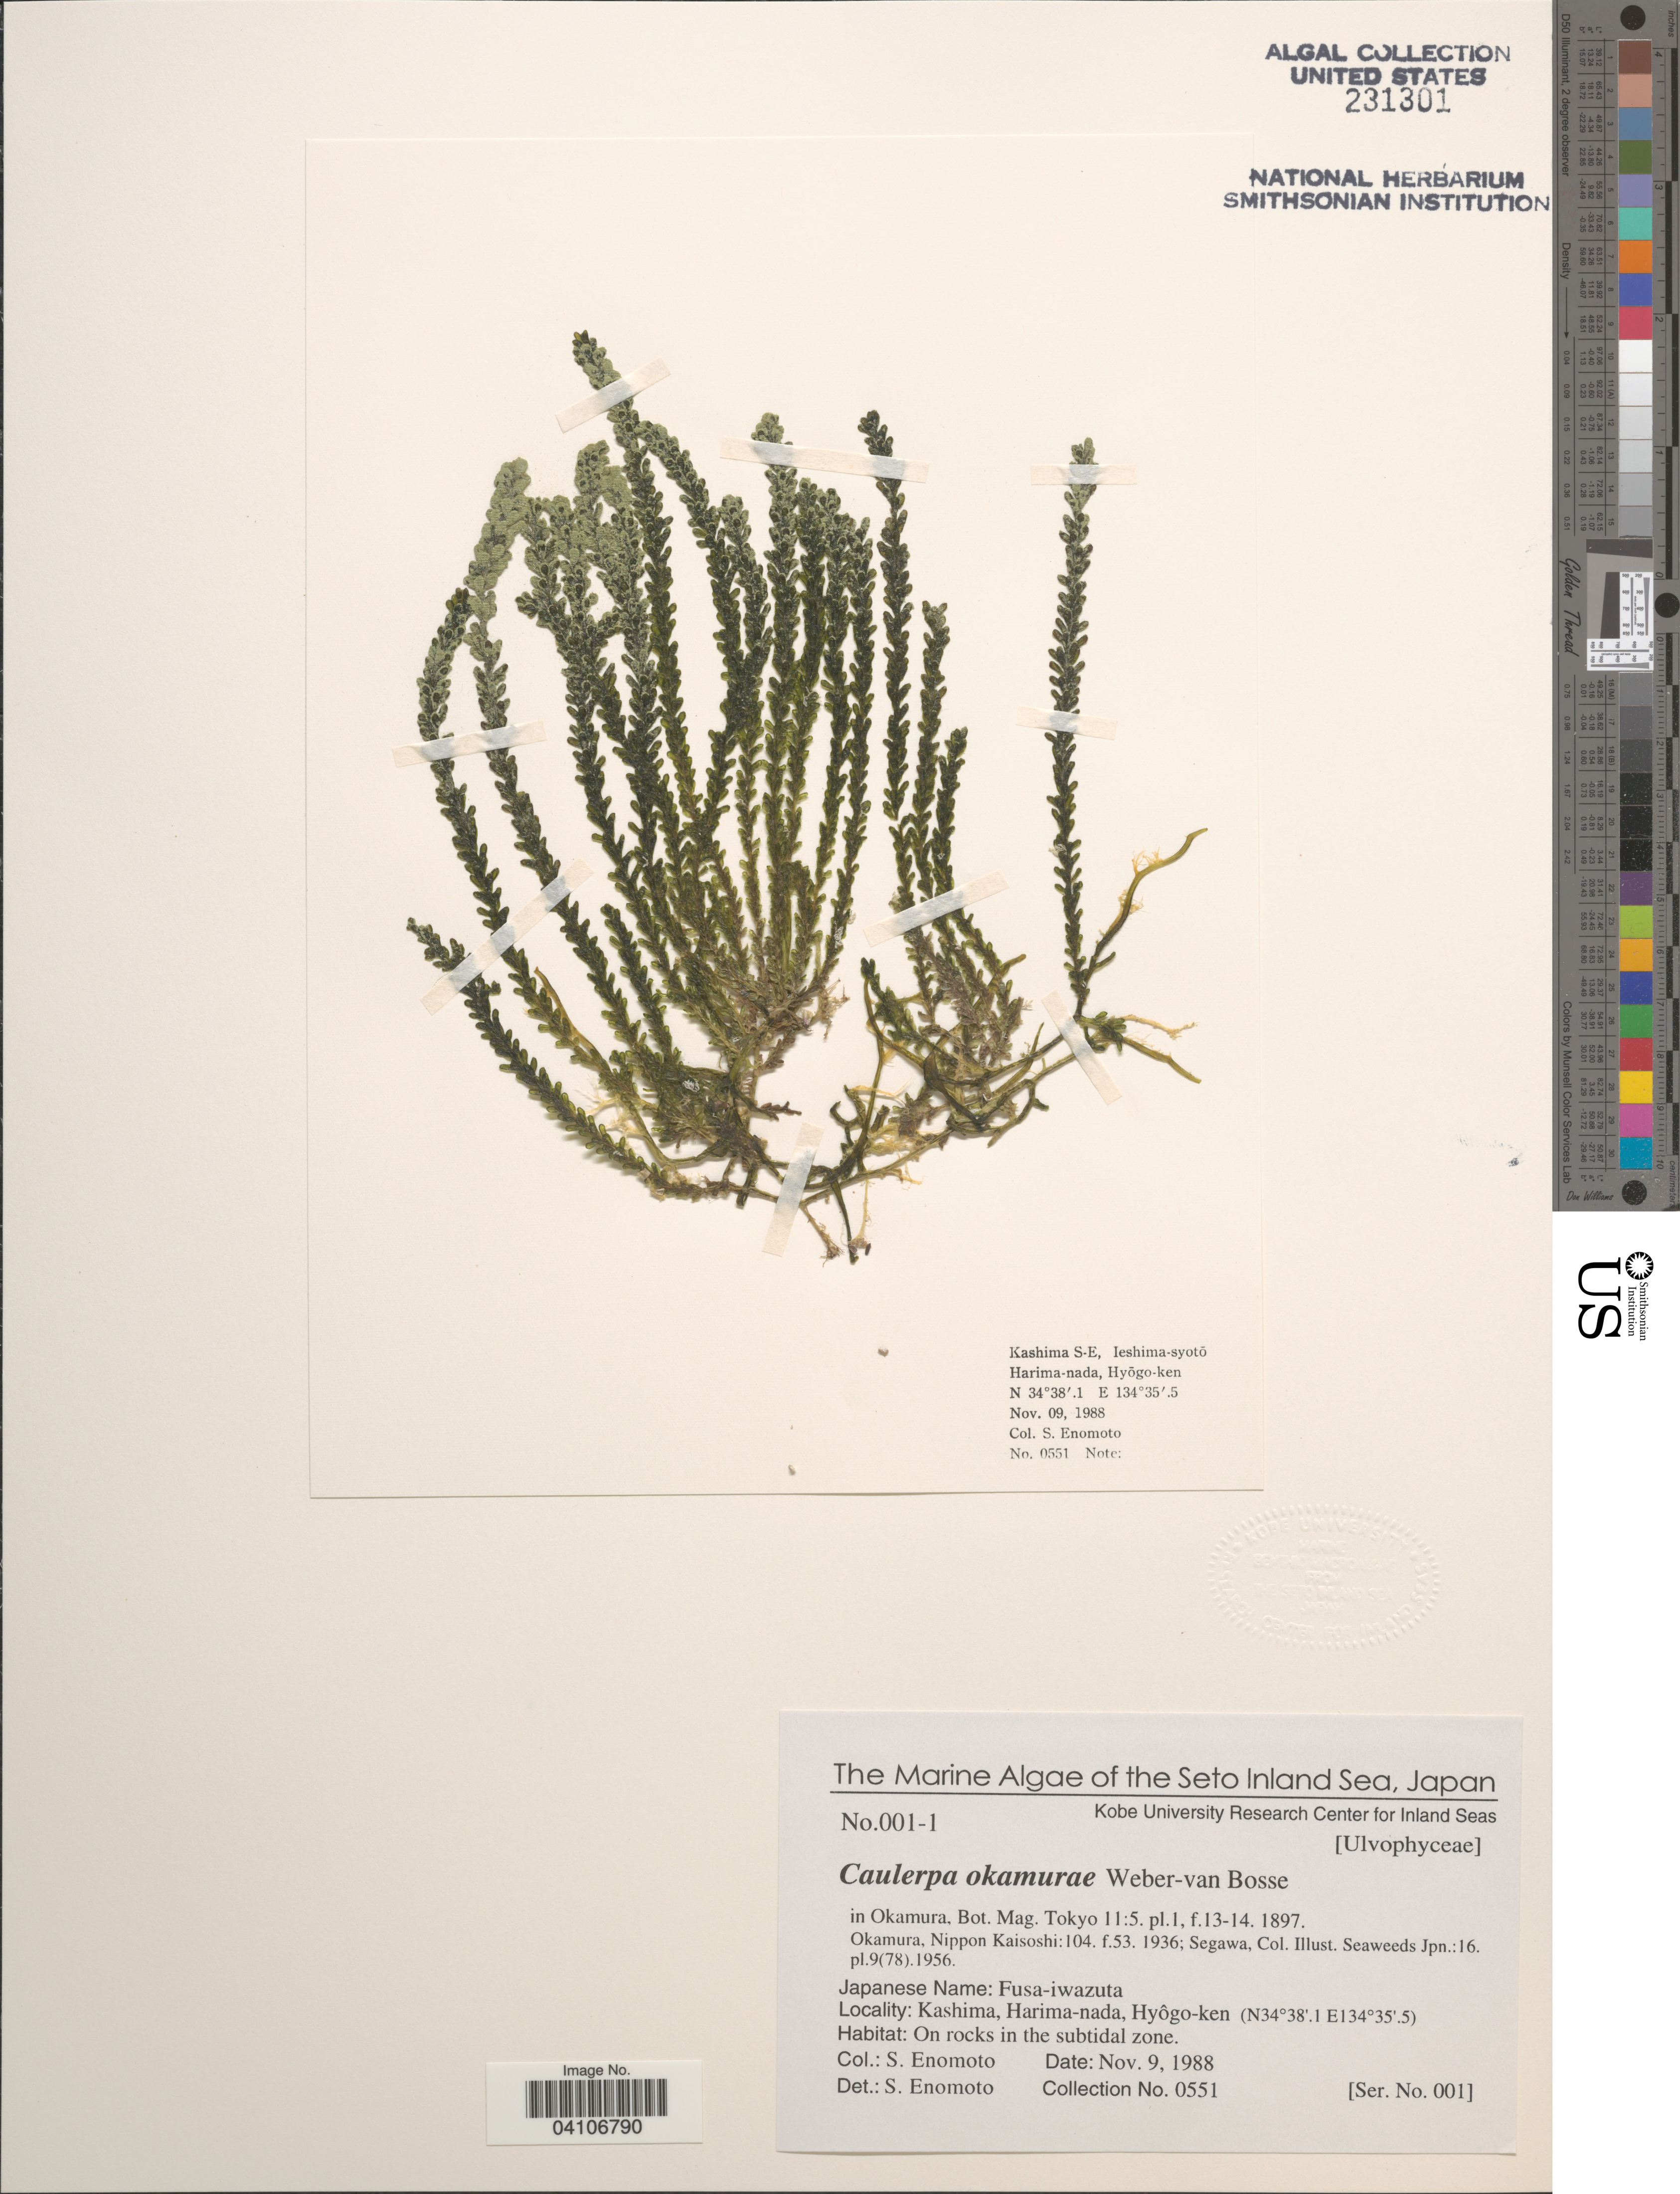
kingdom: Plantae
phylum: Chlorophyta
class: Ulvophyceae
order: Bryopsidales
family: Caulerpaceae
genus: Caulerpa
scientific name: Caulerpa okamurae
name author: Weber Bosse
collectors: S. Enomoto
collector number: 0551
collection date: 1988-11-09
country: Japan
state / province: Hyogo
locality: The Seto Inland Sea. Kashima, Harima-nada, Hyôgo-ken. On rocks in the subtidal zone.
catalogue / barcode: US 231301